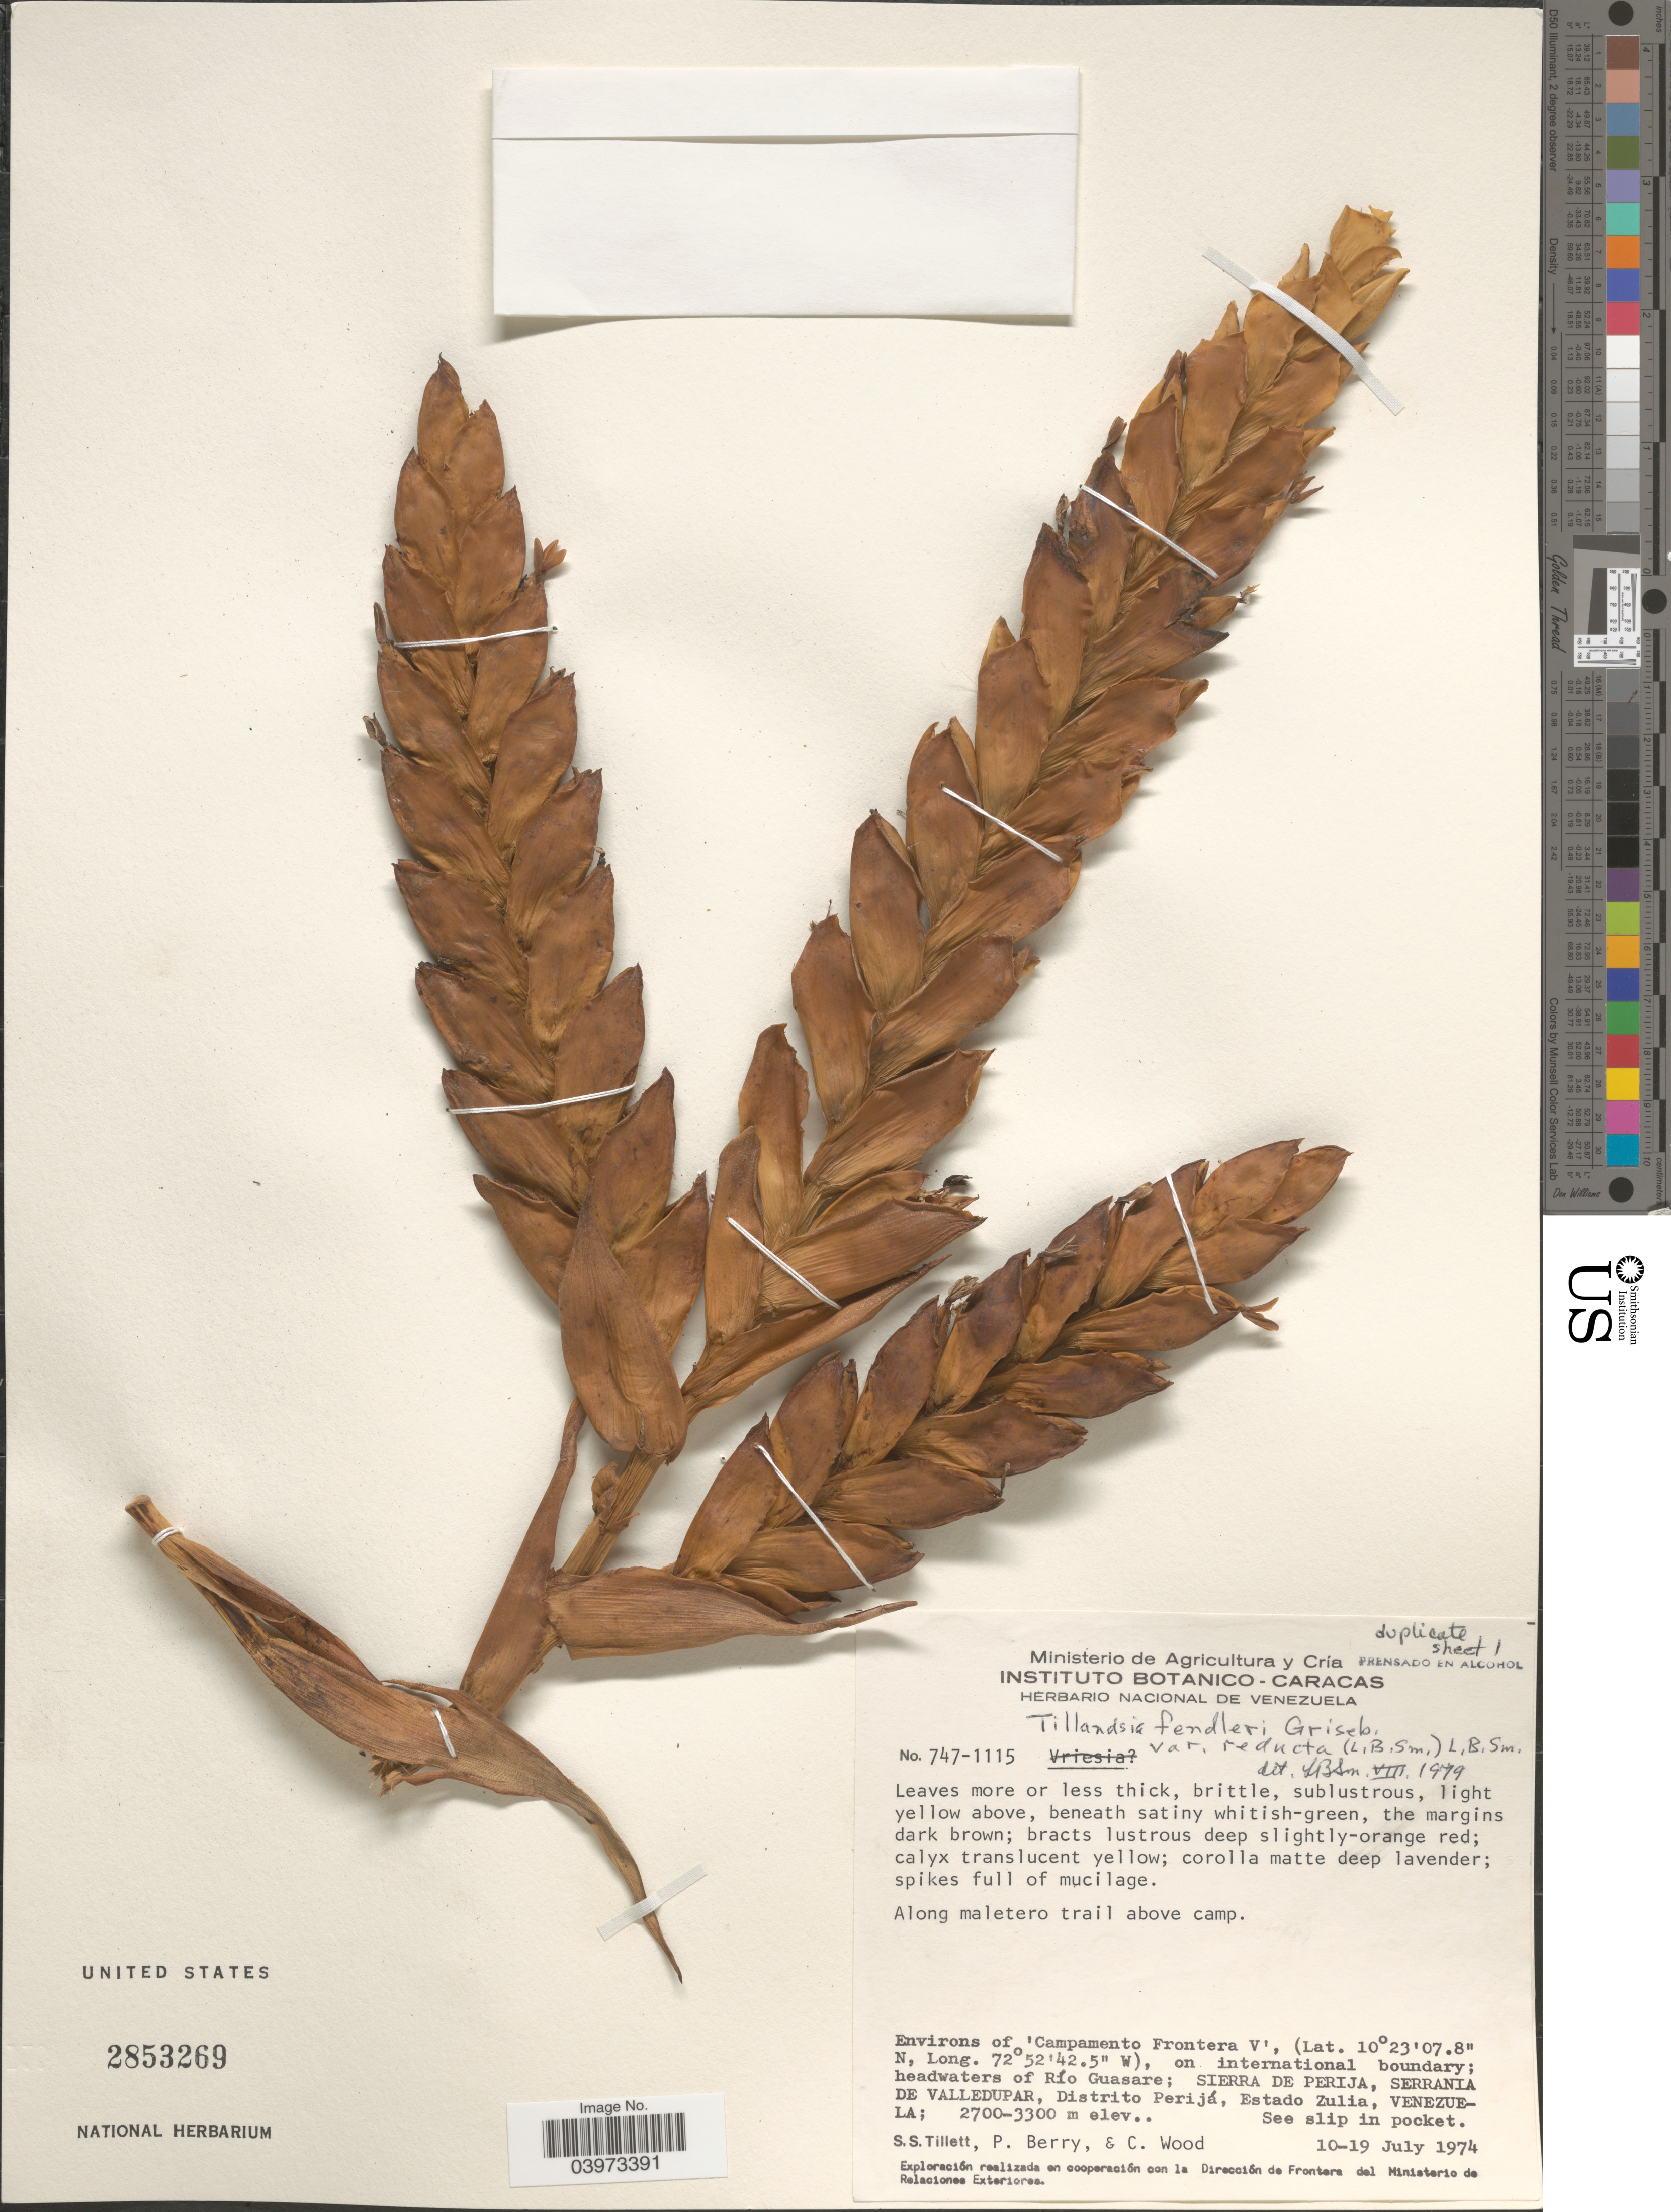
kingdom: Plantae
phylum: Tracheophyta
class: Liliopsida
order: Poales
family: Bromeliaceae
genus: Tillandsia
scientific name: Tillandsia fendleri var. reducta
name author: (L.B. Sm.) L.B. Sm.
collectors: S. S. Tillett, P. Berry & C. Wood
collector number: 747-1115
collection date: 1974-07-10/1974-07-19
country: Venezuela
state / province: Zulia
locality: Along maletero trail above camp. Environs of 'Campamento Frontera V', on international boundary; headwaters of Río Guasare; Sierra de Perija, Serrania de Valledupar, Distrito Perijá.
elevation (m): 2700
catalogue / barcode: US 2853269